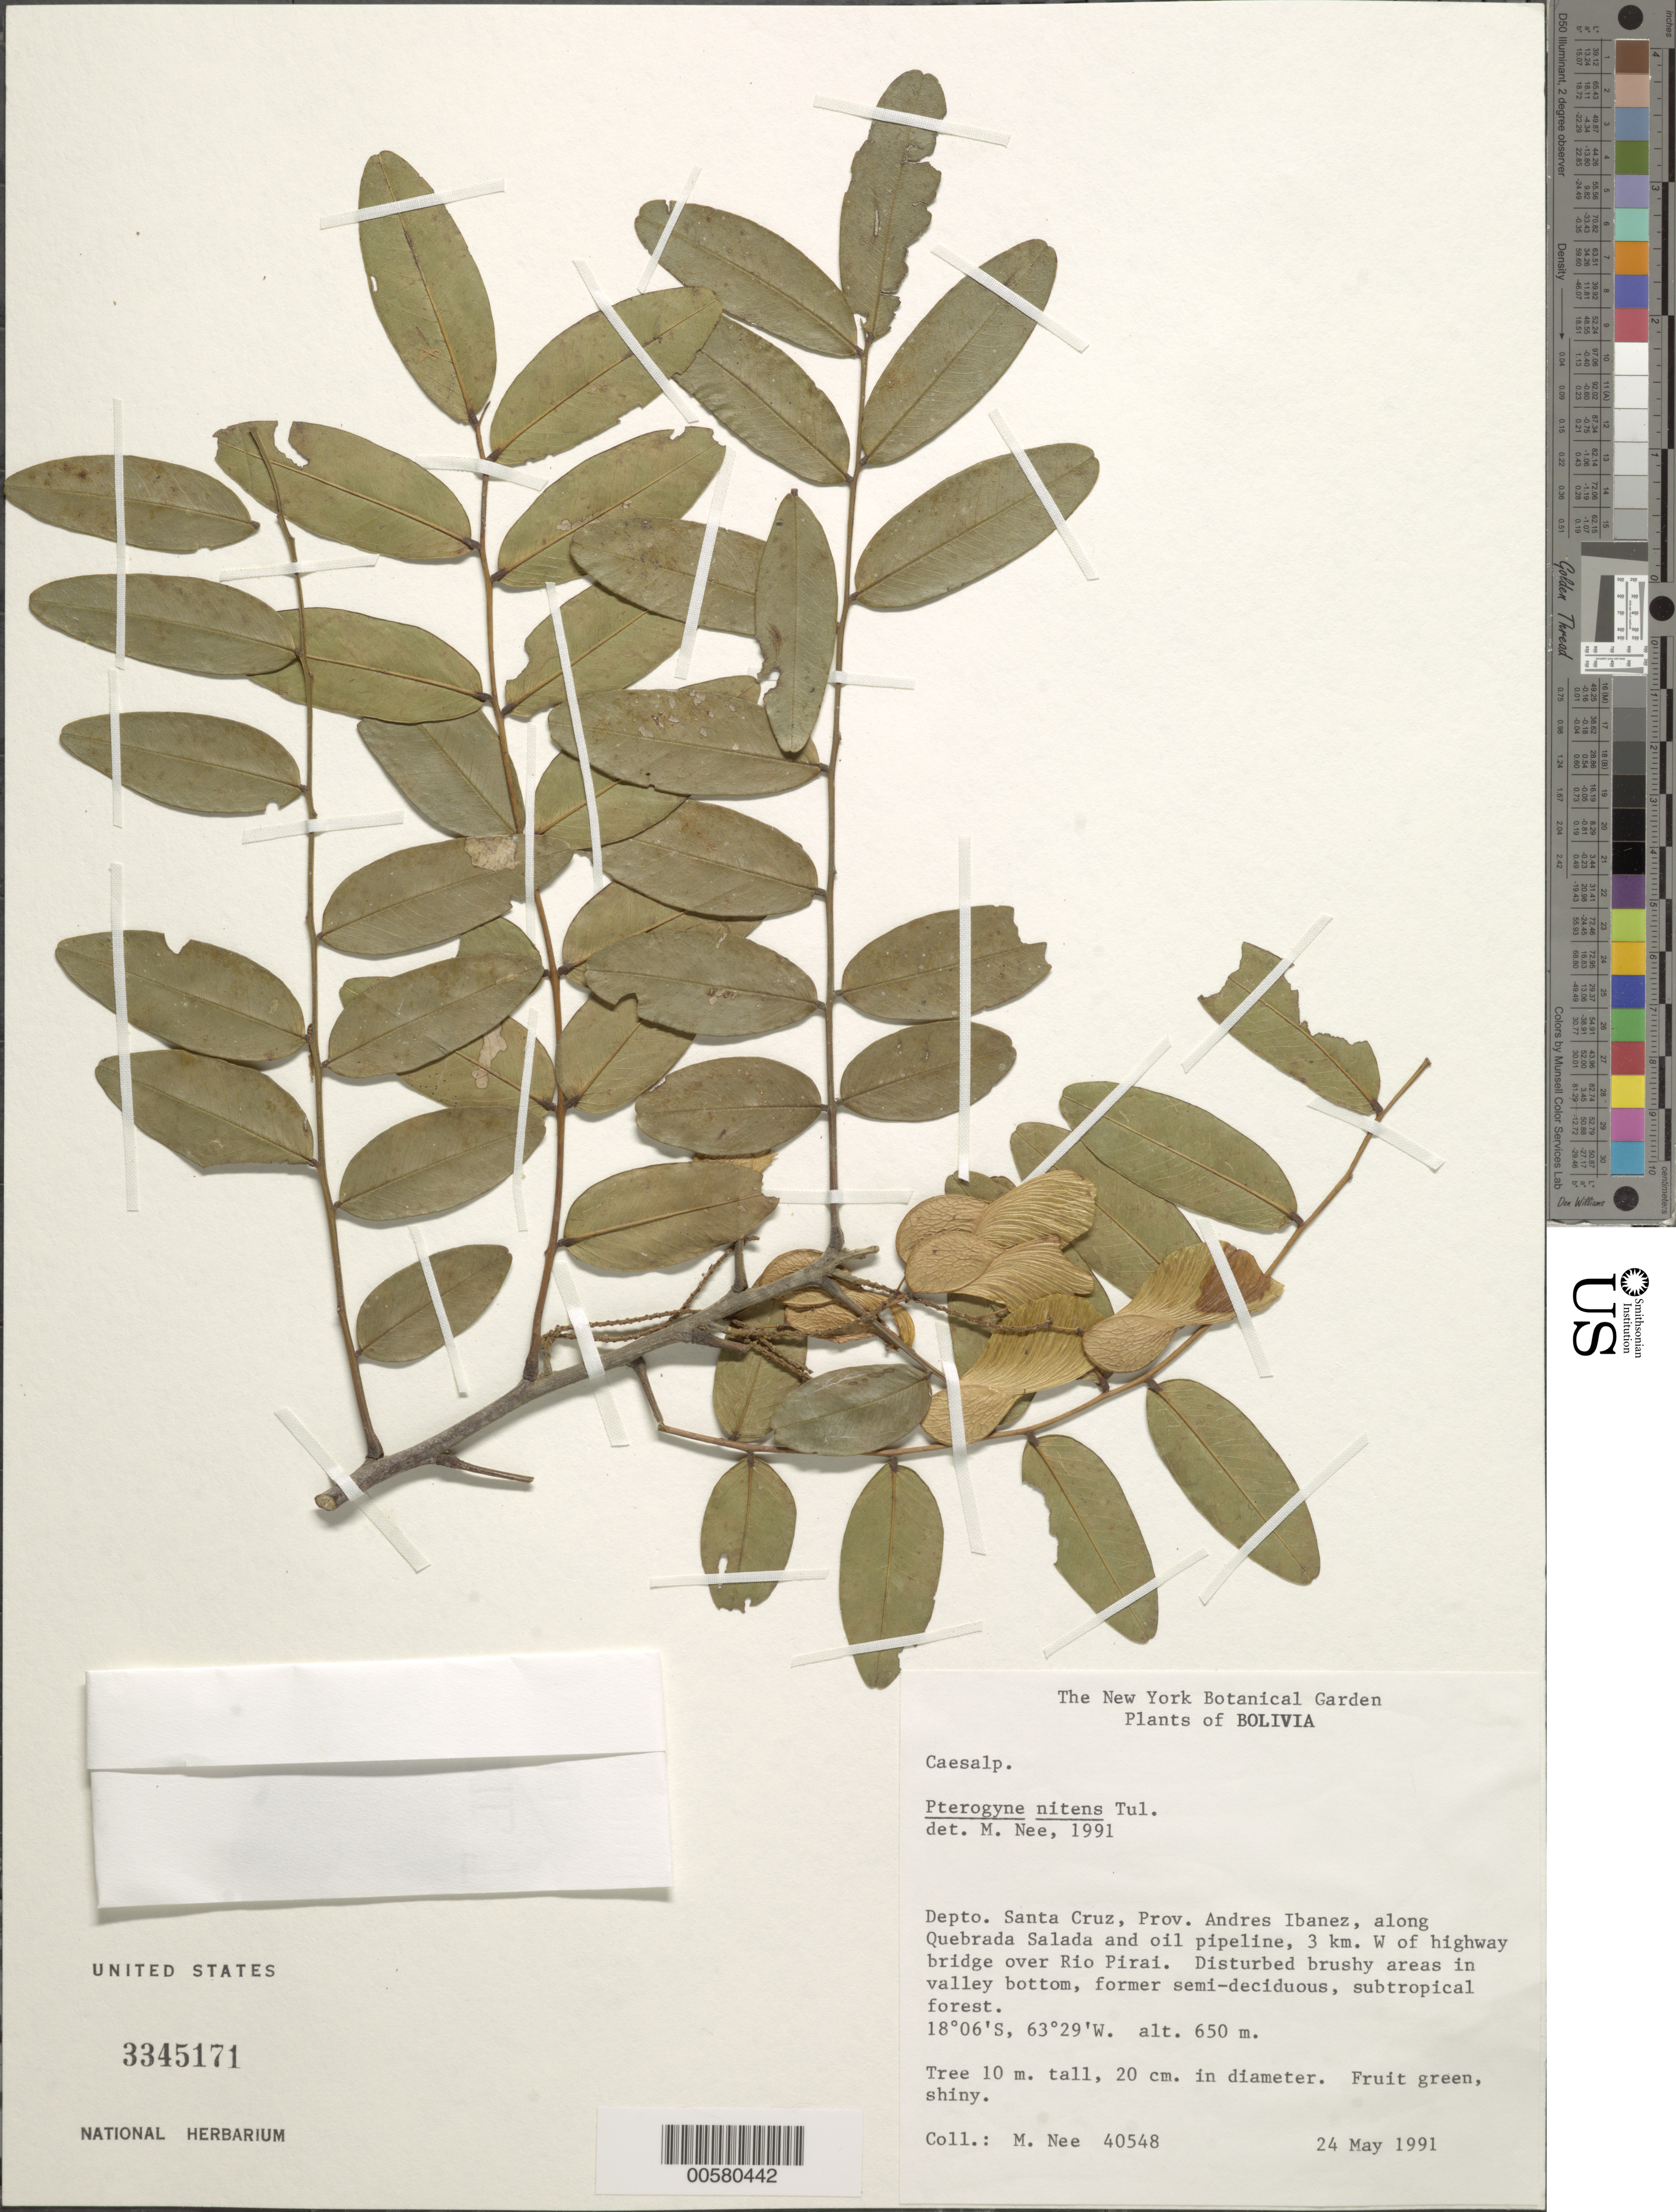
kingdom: Plantae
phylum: Tracheophyta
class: Magnoliopsida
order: Fabales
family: Fabaceae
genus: Pterogyne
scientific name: Pterogyne nitens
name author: Tul.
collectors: M. Nee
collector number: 40548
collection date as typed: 24 May 1991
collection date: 1991-05-24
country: Bolivia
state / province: Santa Cruz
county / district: Andrés Ibáñez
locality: Quebrada salada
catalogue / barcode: US 3345171